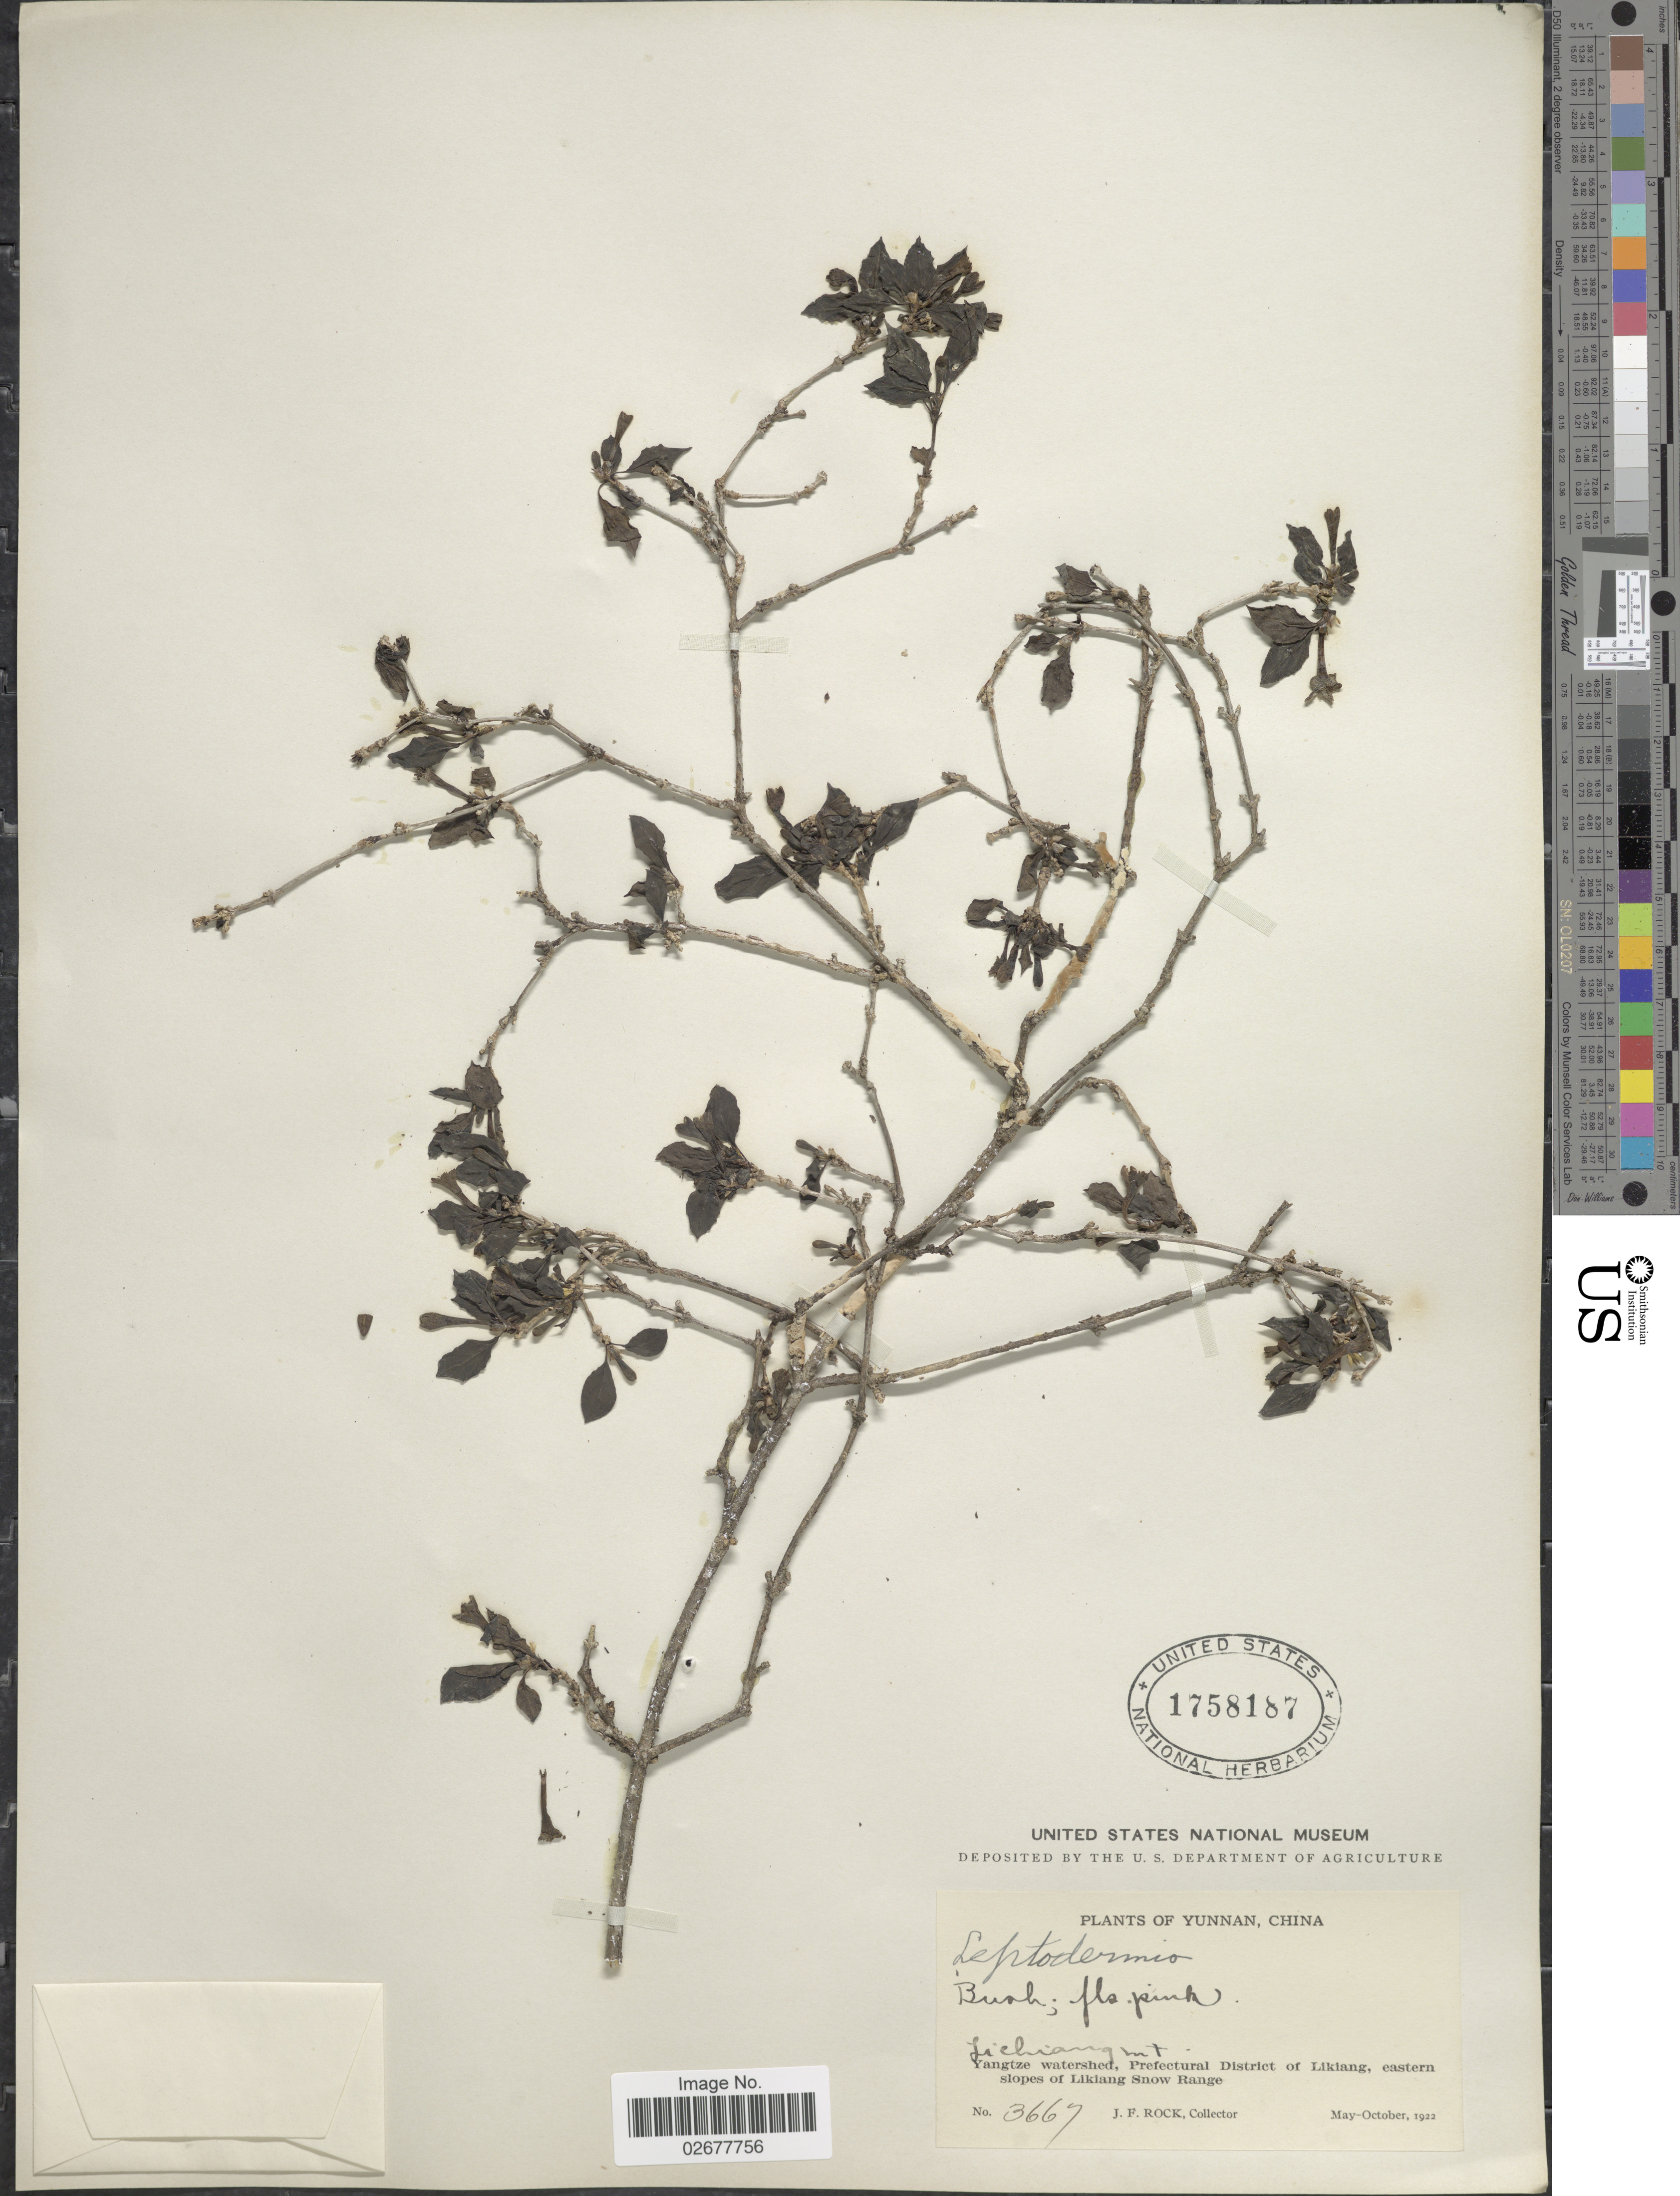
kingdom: Plantae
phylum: Tracheophyta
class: Magnoliopsida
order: Gentianales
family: Rubiaceae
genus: Leptodermis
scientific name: Leptodermis sp.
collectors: J. Rock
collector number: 3667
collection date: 1922-05/1922-10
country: China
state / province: Yunnan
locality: Lichiang Mt. Yangtze watershed, Prefectural District of Likiang, eastern slopes of Likiang Snow Range.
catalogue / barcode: US 1758187